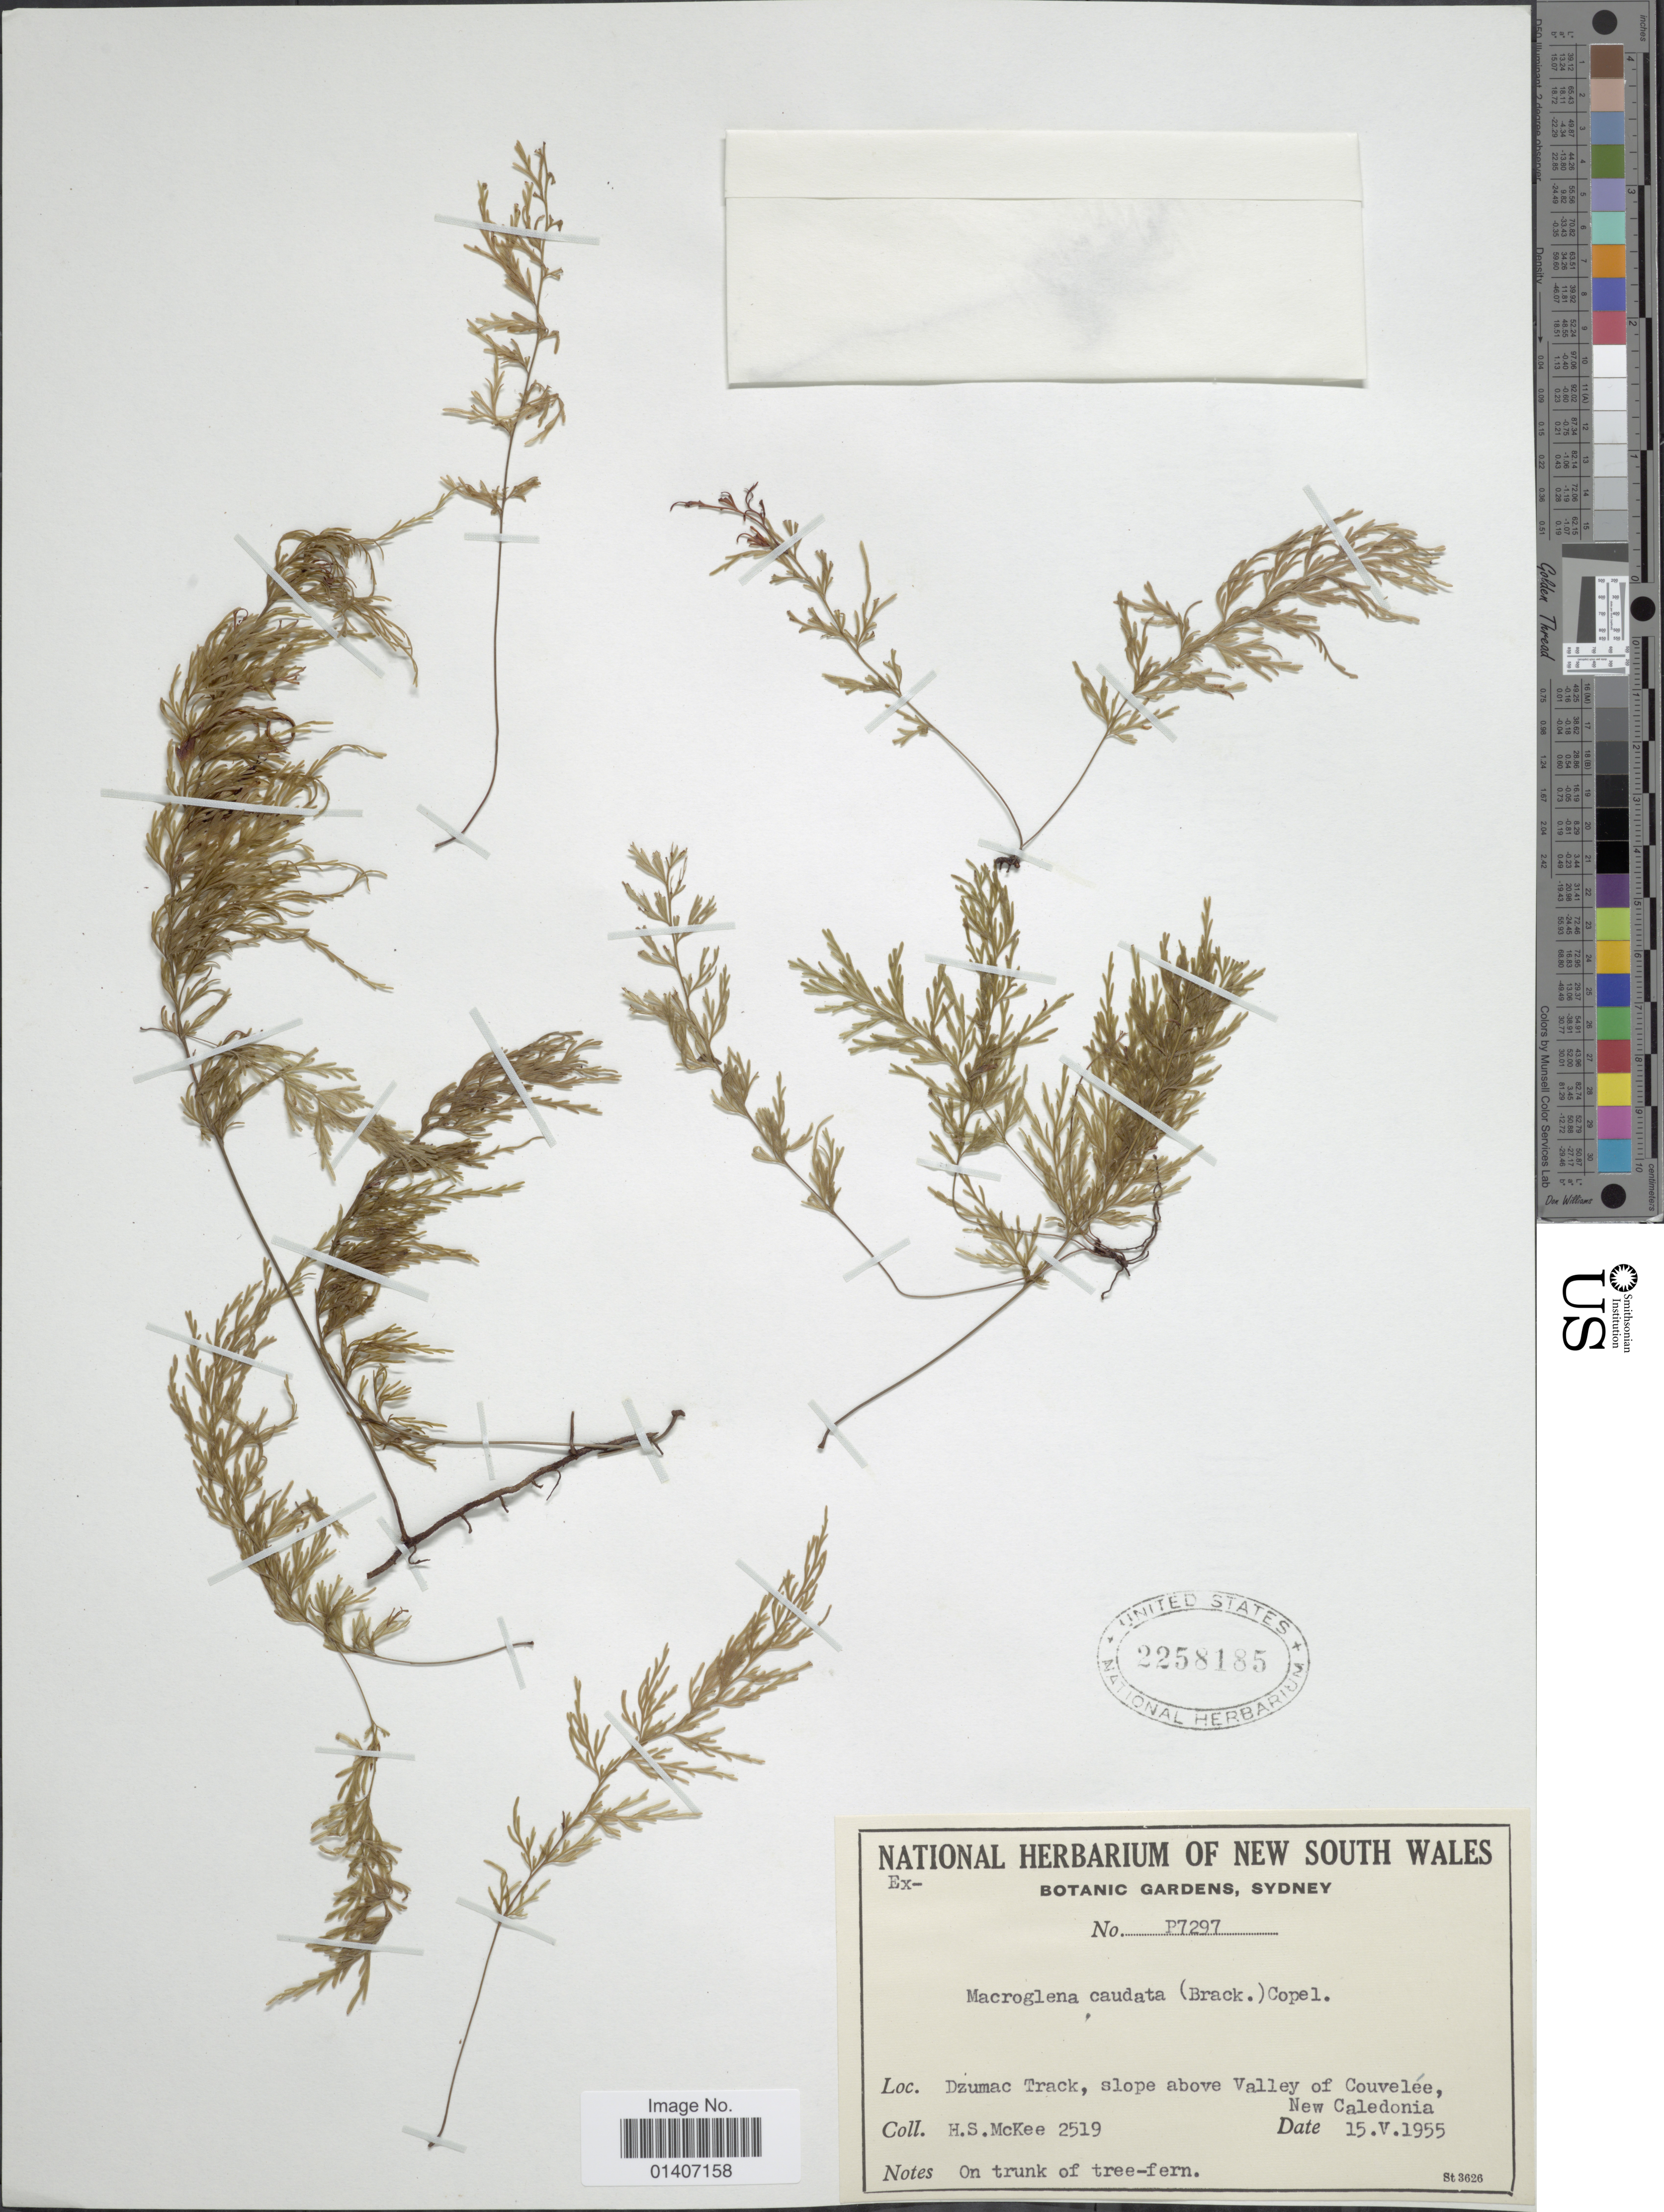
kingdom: Plantae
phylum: Tracheophyta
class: Polypodiopsida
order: Hymenophyllales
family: Hymenophyllaceae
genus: Abrodictyum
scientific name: Abrodictyum caudatum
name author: (Brack.) Ebihara & K. Iwats.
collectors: H. S. McKee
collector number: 2519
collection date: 1955-05-15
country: New Caledonia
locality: Dzumac Track, slope above Valley of Couvelee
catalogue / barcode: US 2258185